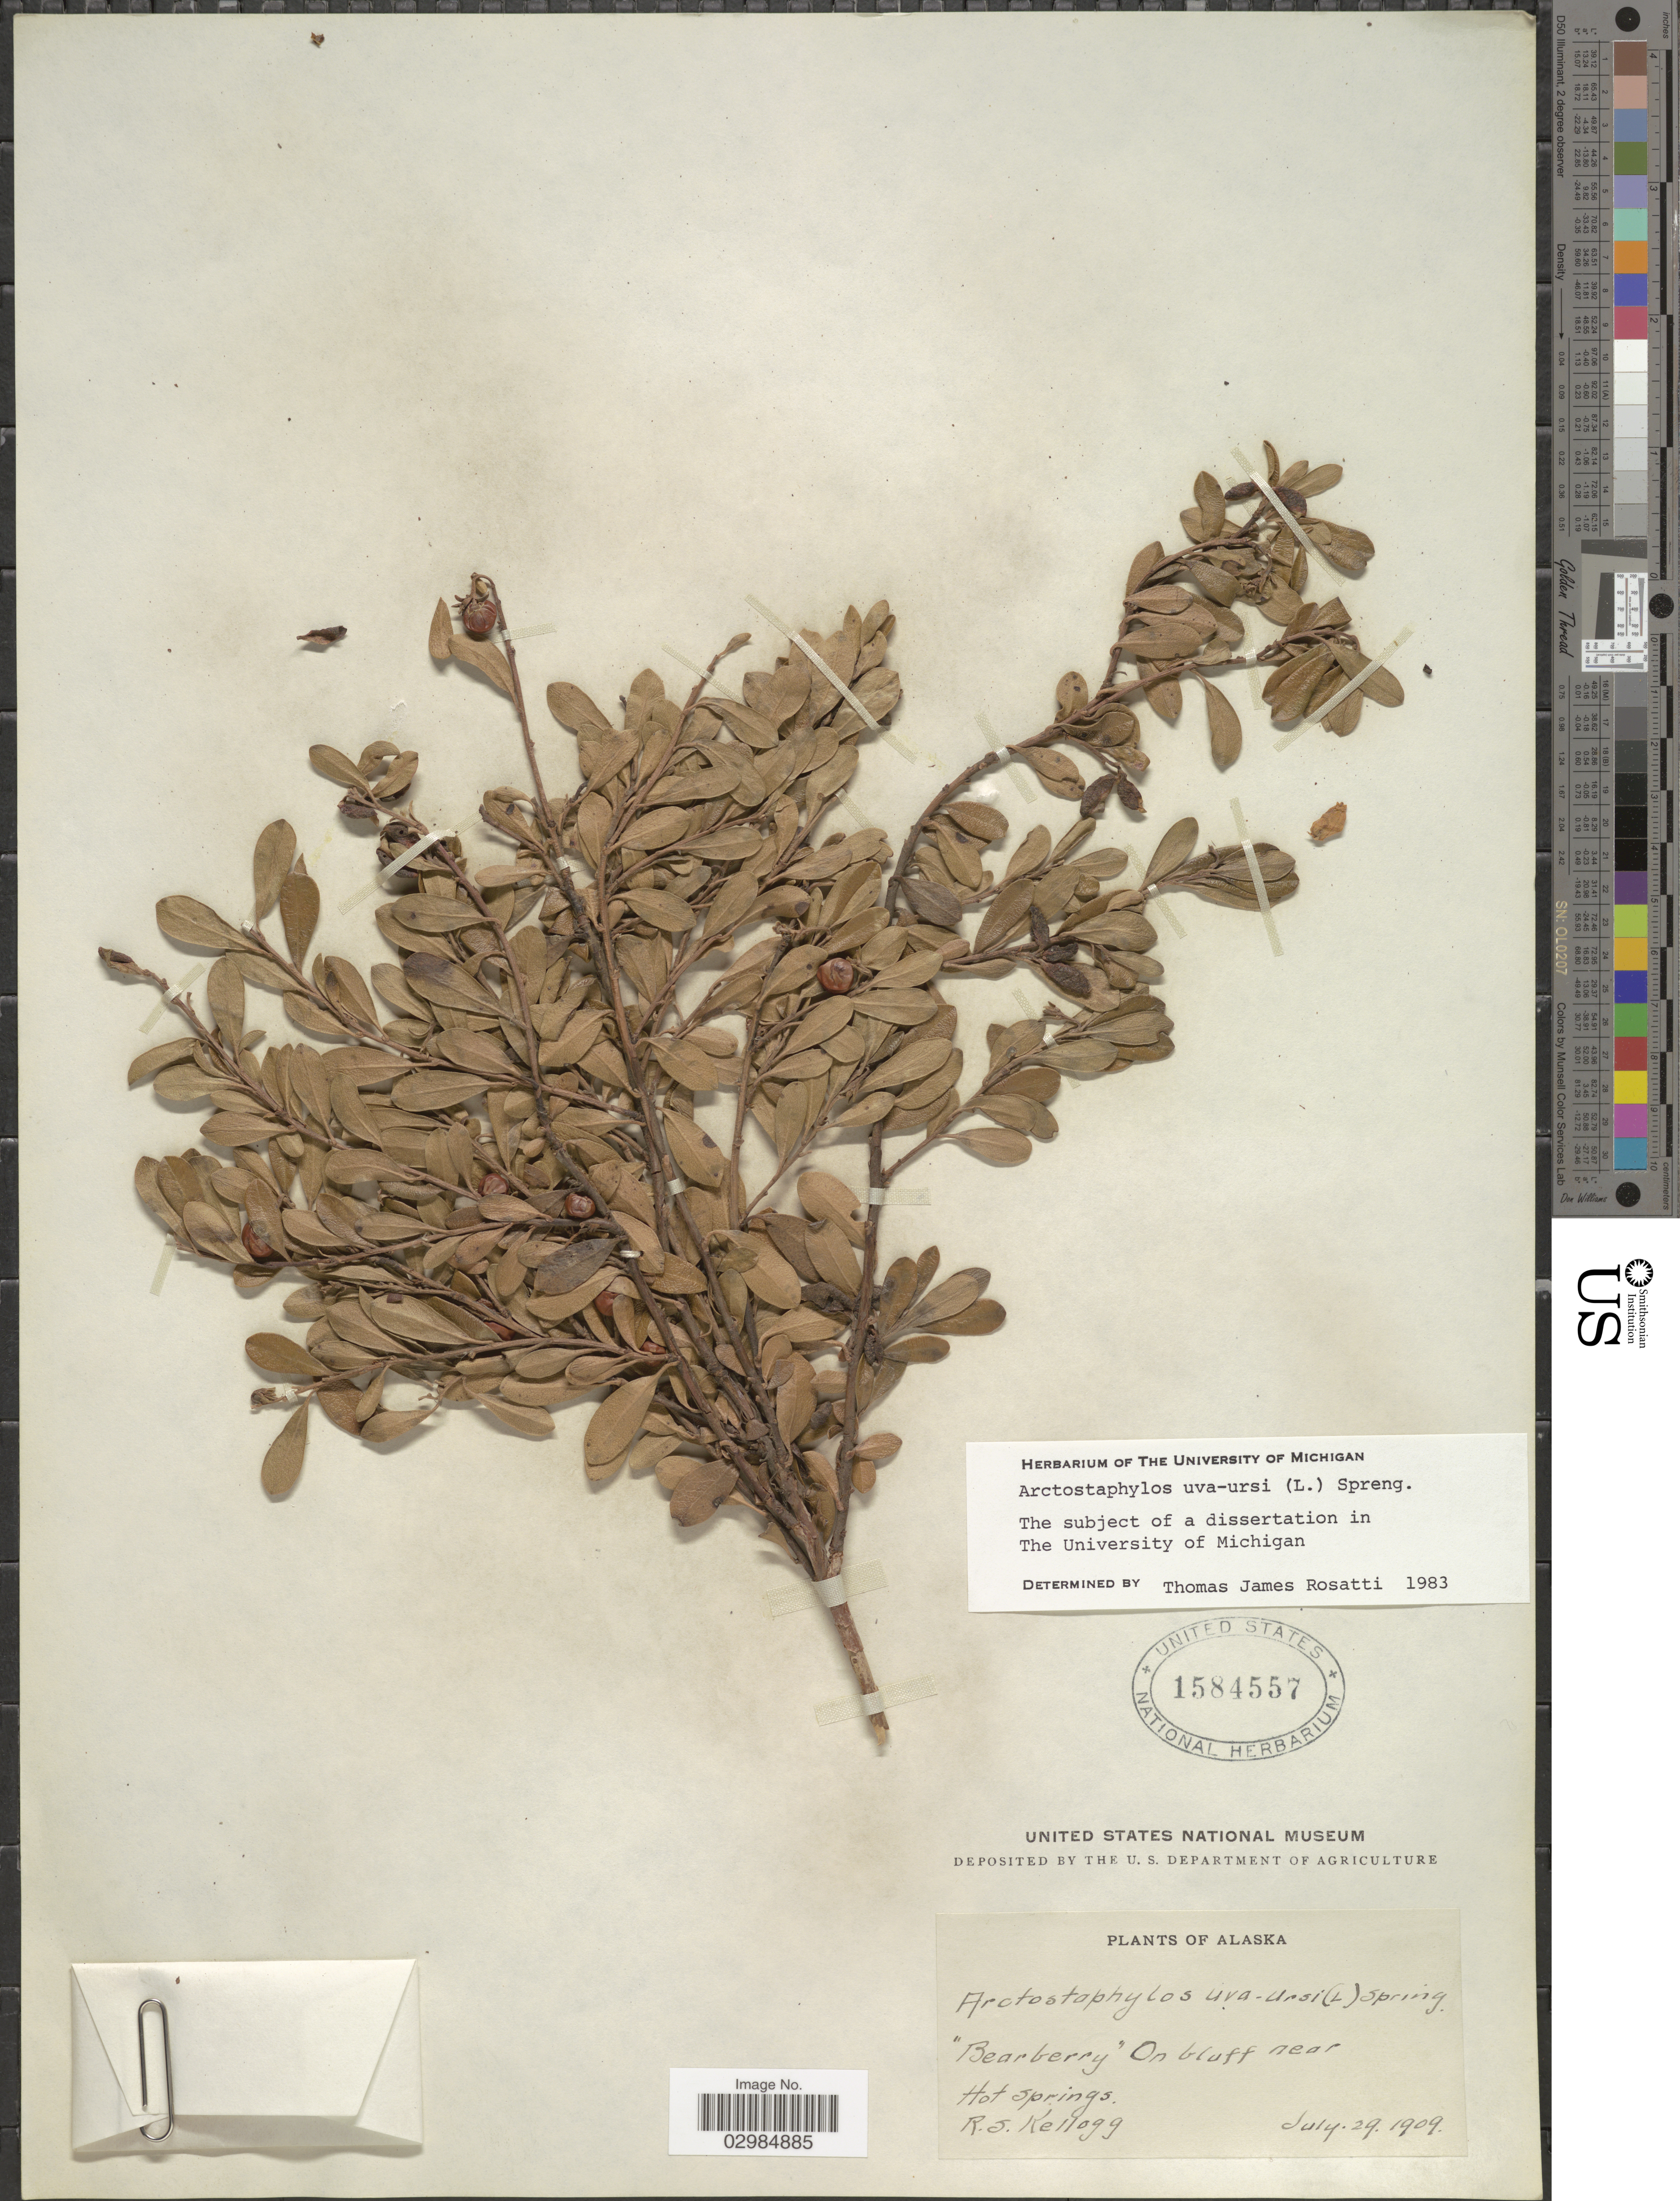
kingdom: Plantae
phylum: Tracheophyta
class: Magnoliopsida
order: Ericales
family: Ericaceae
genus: Arctostaphylos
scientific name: Arctostaphylos uva-ursi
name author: (L.) Spreng.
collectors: R. Kellogg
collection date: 1909-07-29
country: United States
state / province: Alaska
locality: Bearberry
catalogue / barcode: US 1584557